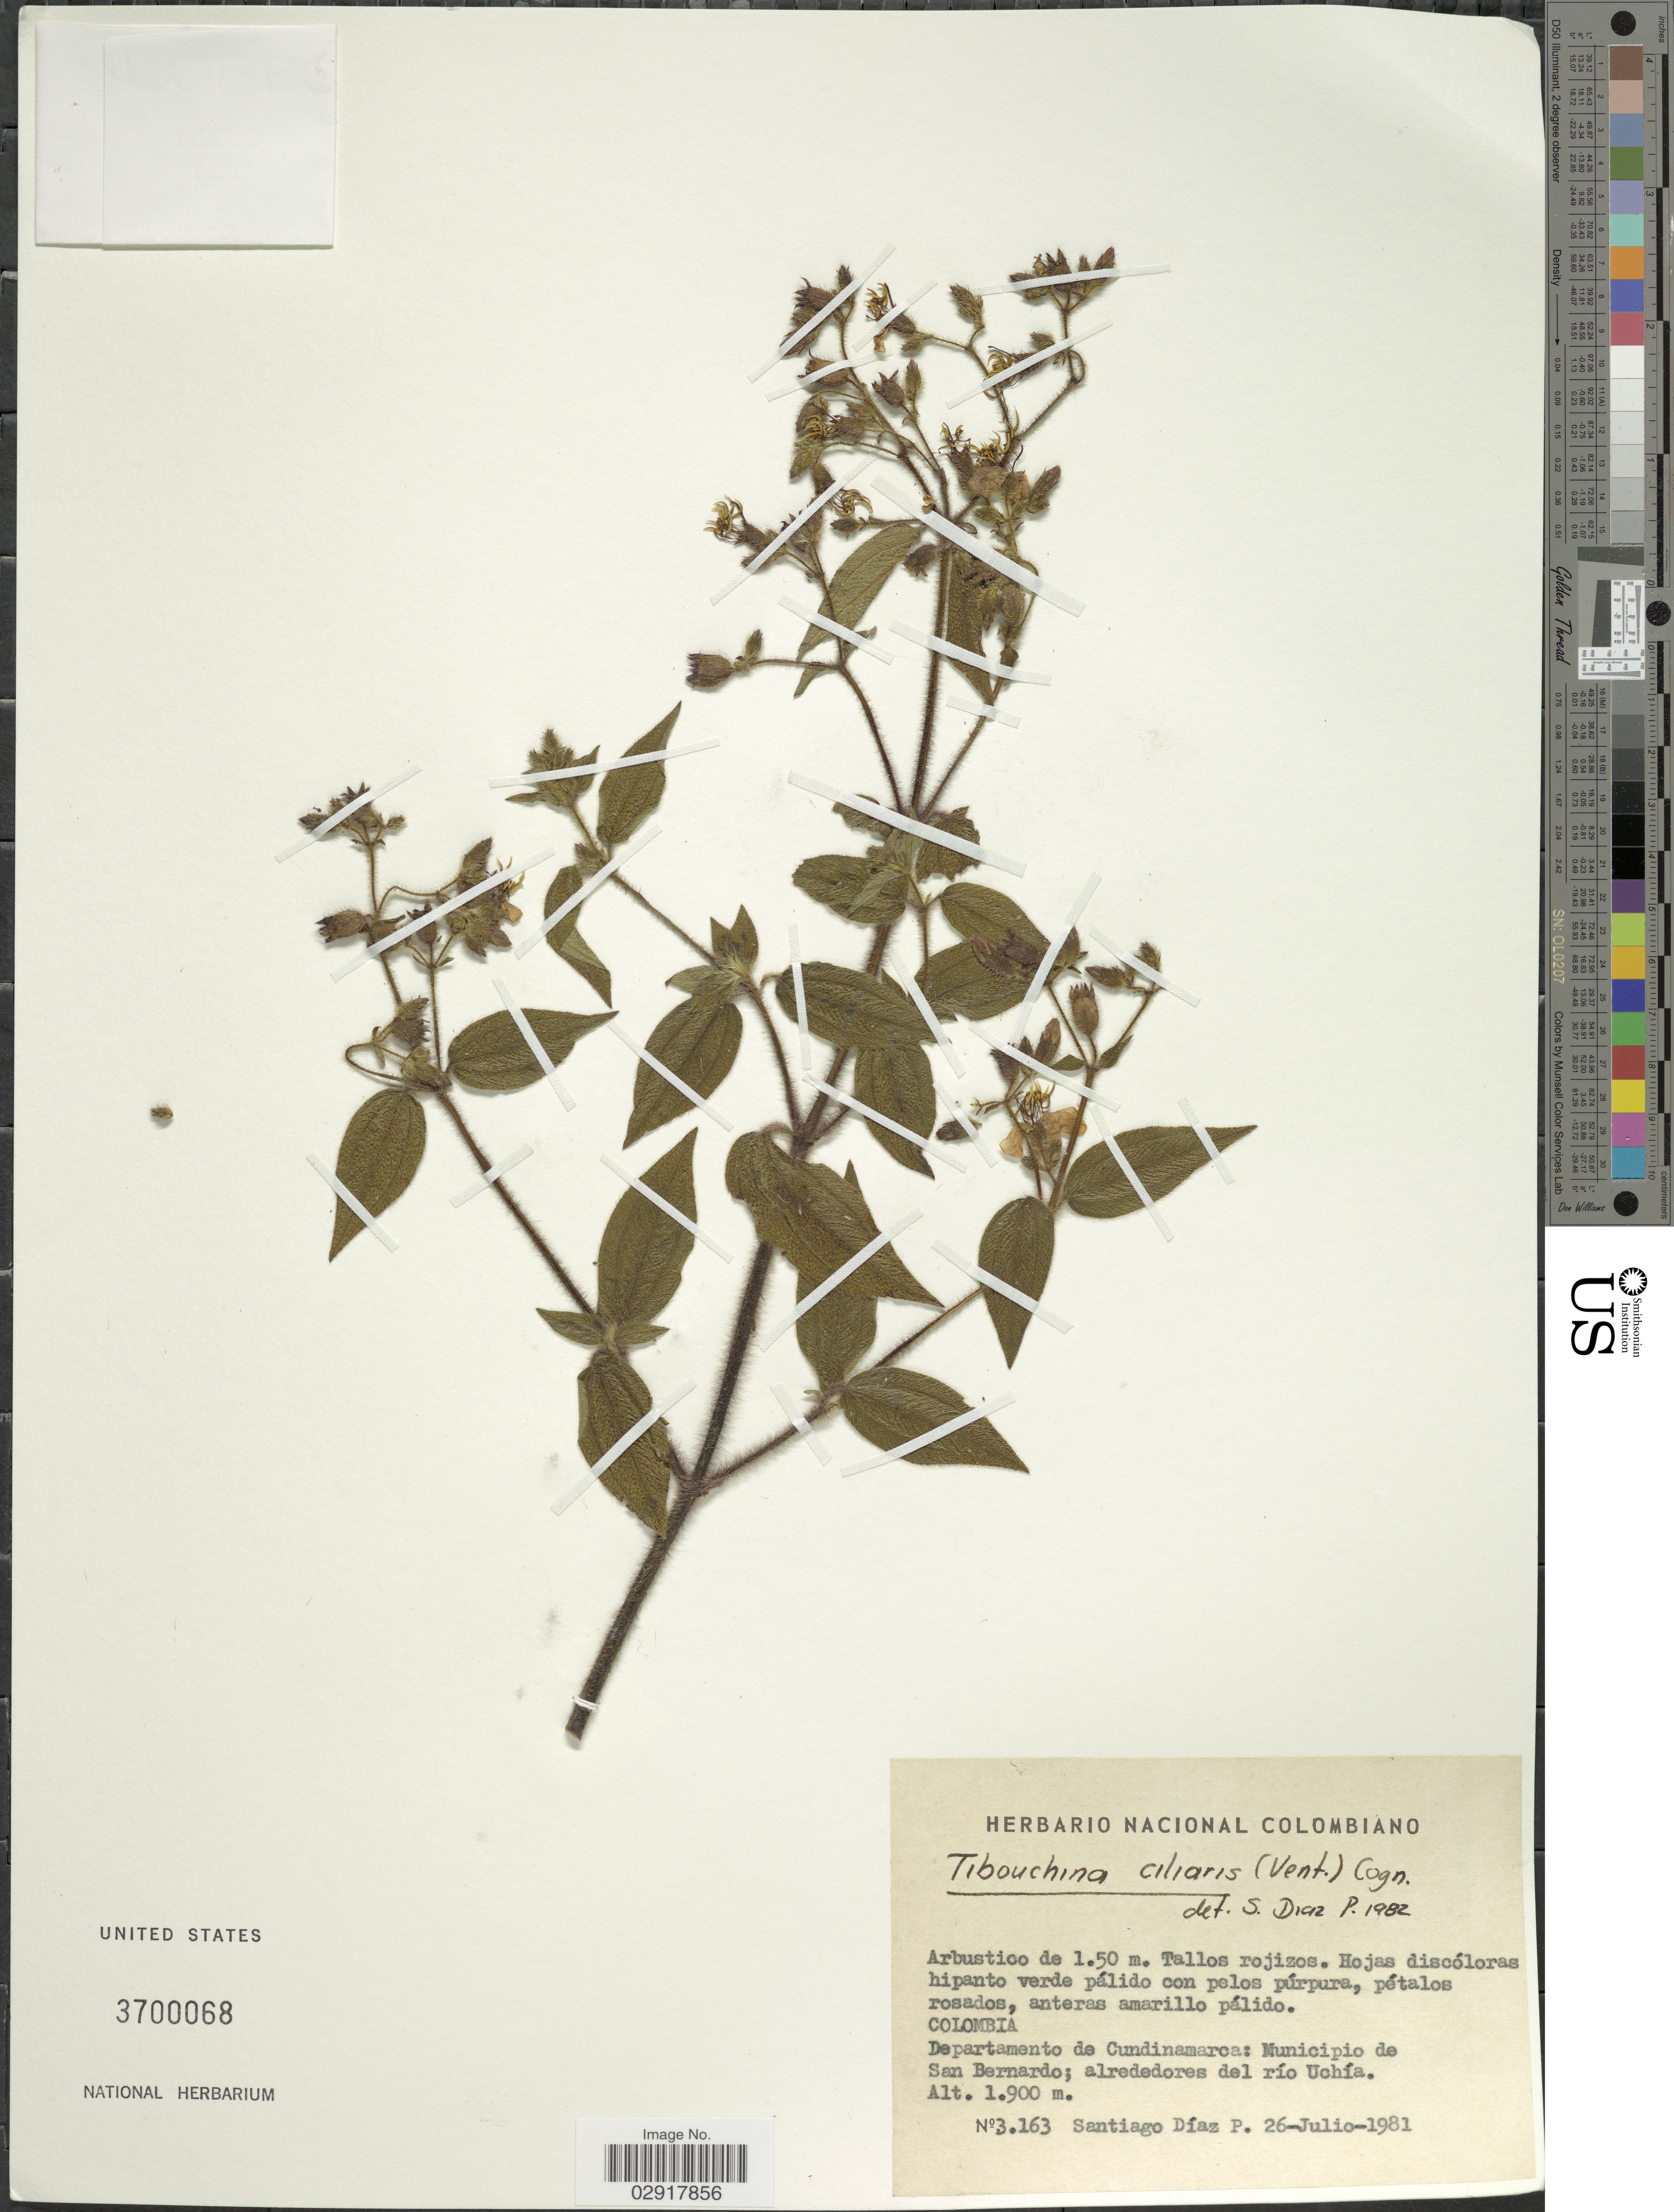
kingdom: Plantae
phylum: Tracheophyta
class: Magnoliopsida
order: Myrtales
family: Melastomataceae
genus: Chaetogastra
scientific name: Chaetogastra ciliaris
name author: (Vent.) DC.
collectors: S. Diaz P.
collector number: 3163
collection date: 1981-07-26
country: Colombia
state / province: Cundinamarca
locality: Departamento de Cundinamarca: Municipio de San Bernardo; alrededores del río Uchía.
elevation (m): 1900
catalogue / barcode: US 3700068